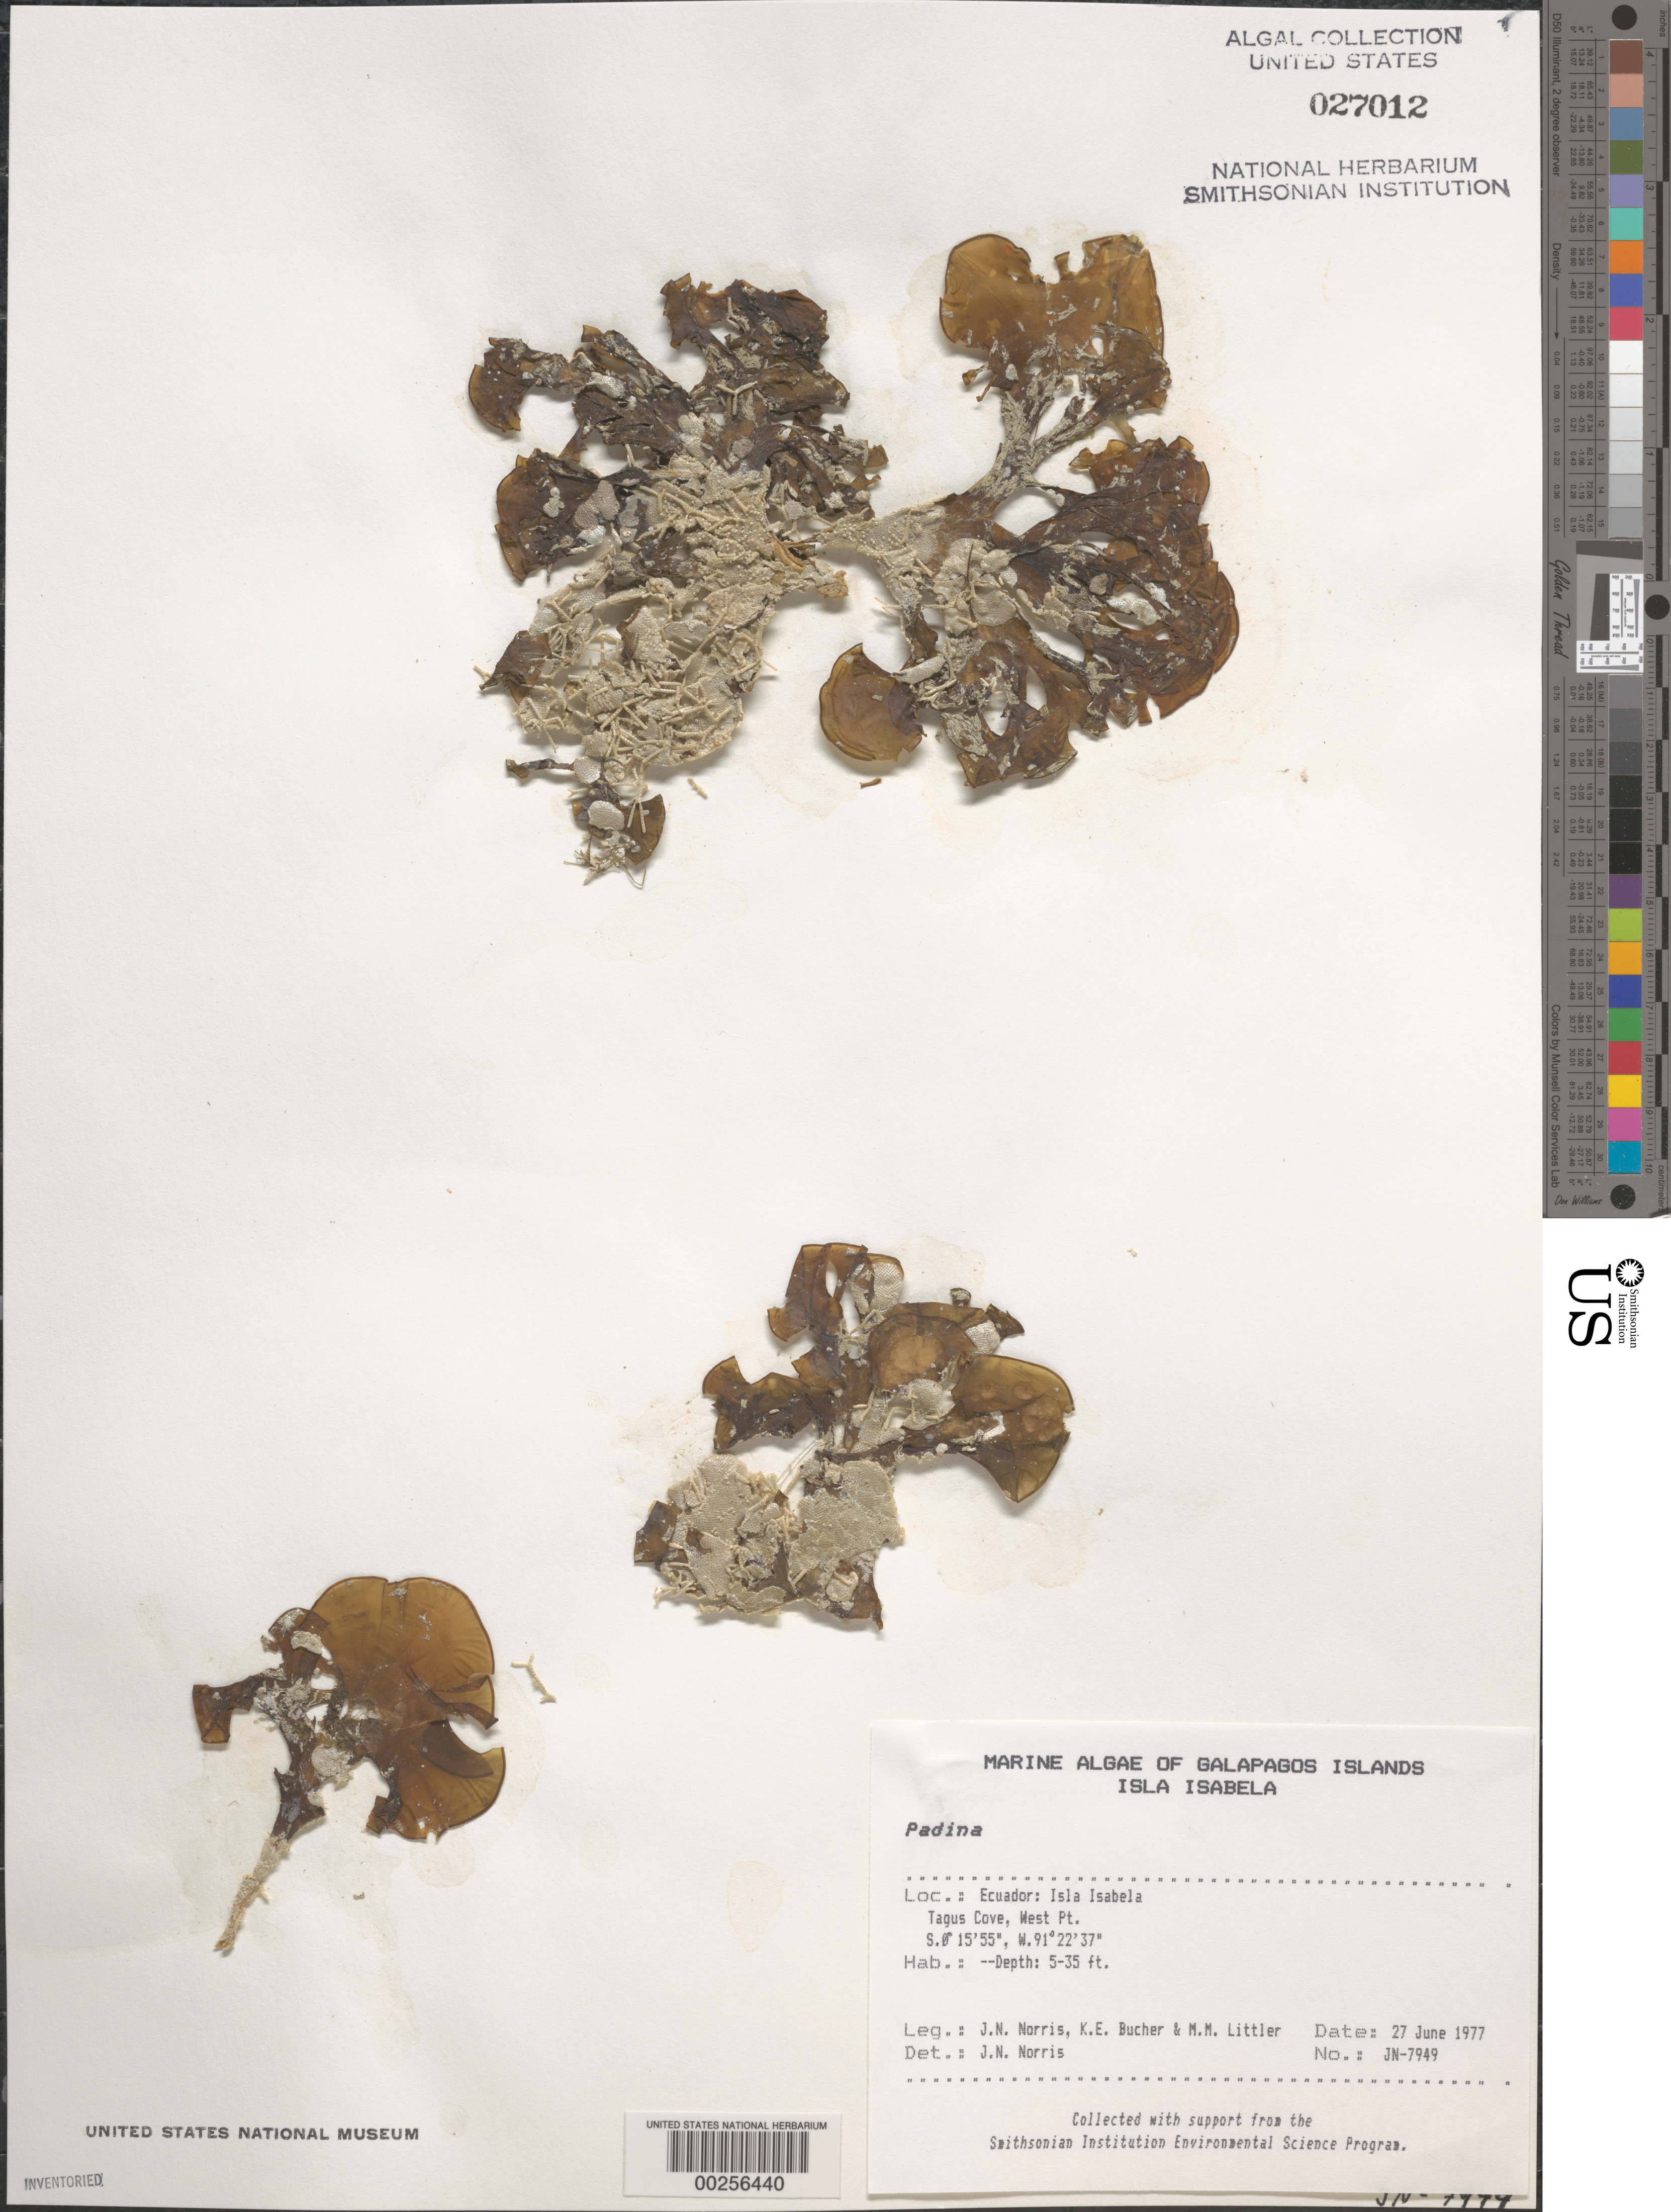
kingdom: Chromista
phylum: Ochrophyta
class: Phaeophyceae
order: Dictyotales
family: Dictyotaceae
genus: Padina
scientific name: Padina sp.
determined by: Norris, James N.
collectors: J. N. Norris, K. E. Bucher & M. M. Littler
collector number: JN-7949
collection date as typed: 27 Jun 1977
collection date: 1977-06-27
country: Ecuador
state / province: Colón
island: Isabela [Albemarle]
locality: Tagus Cove, West Point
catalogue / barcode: US 27012